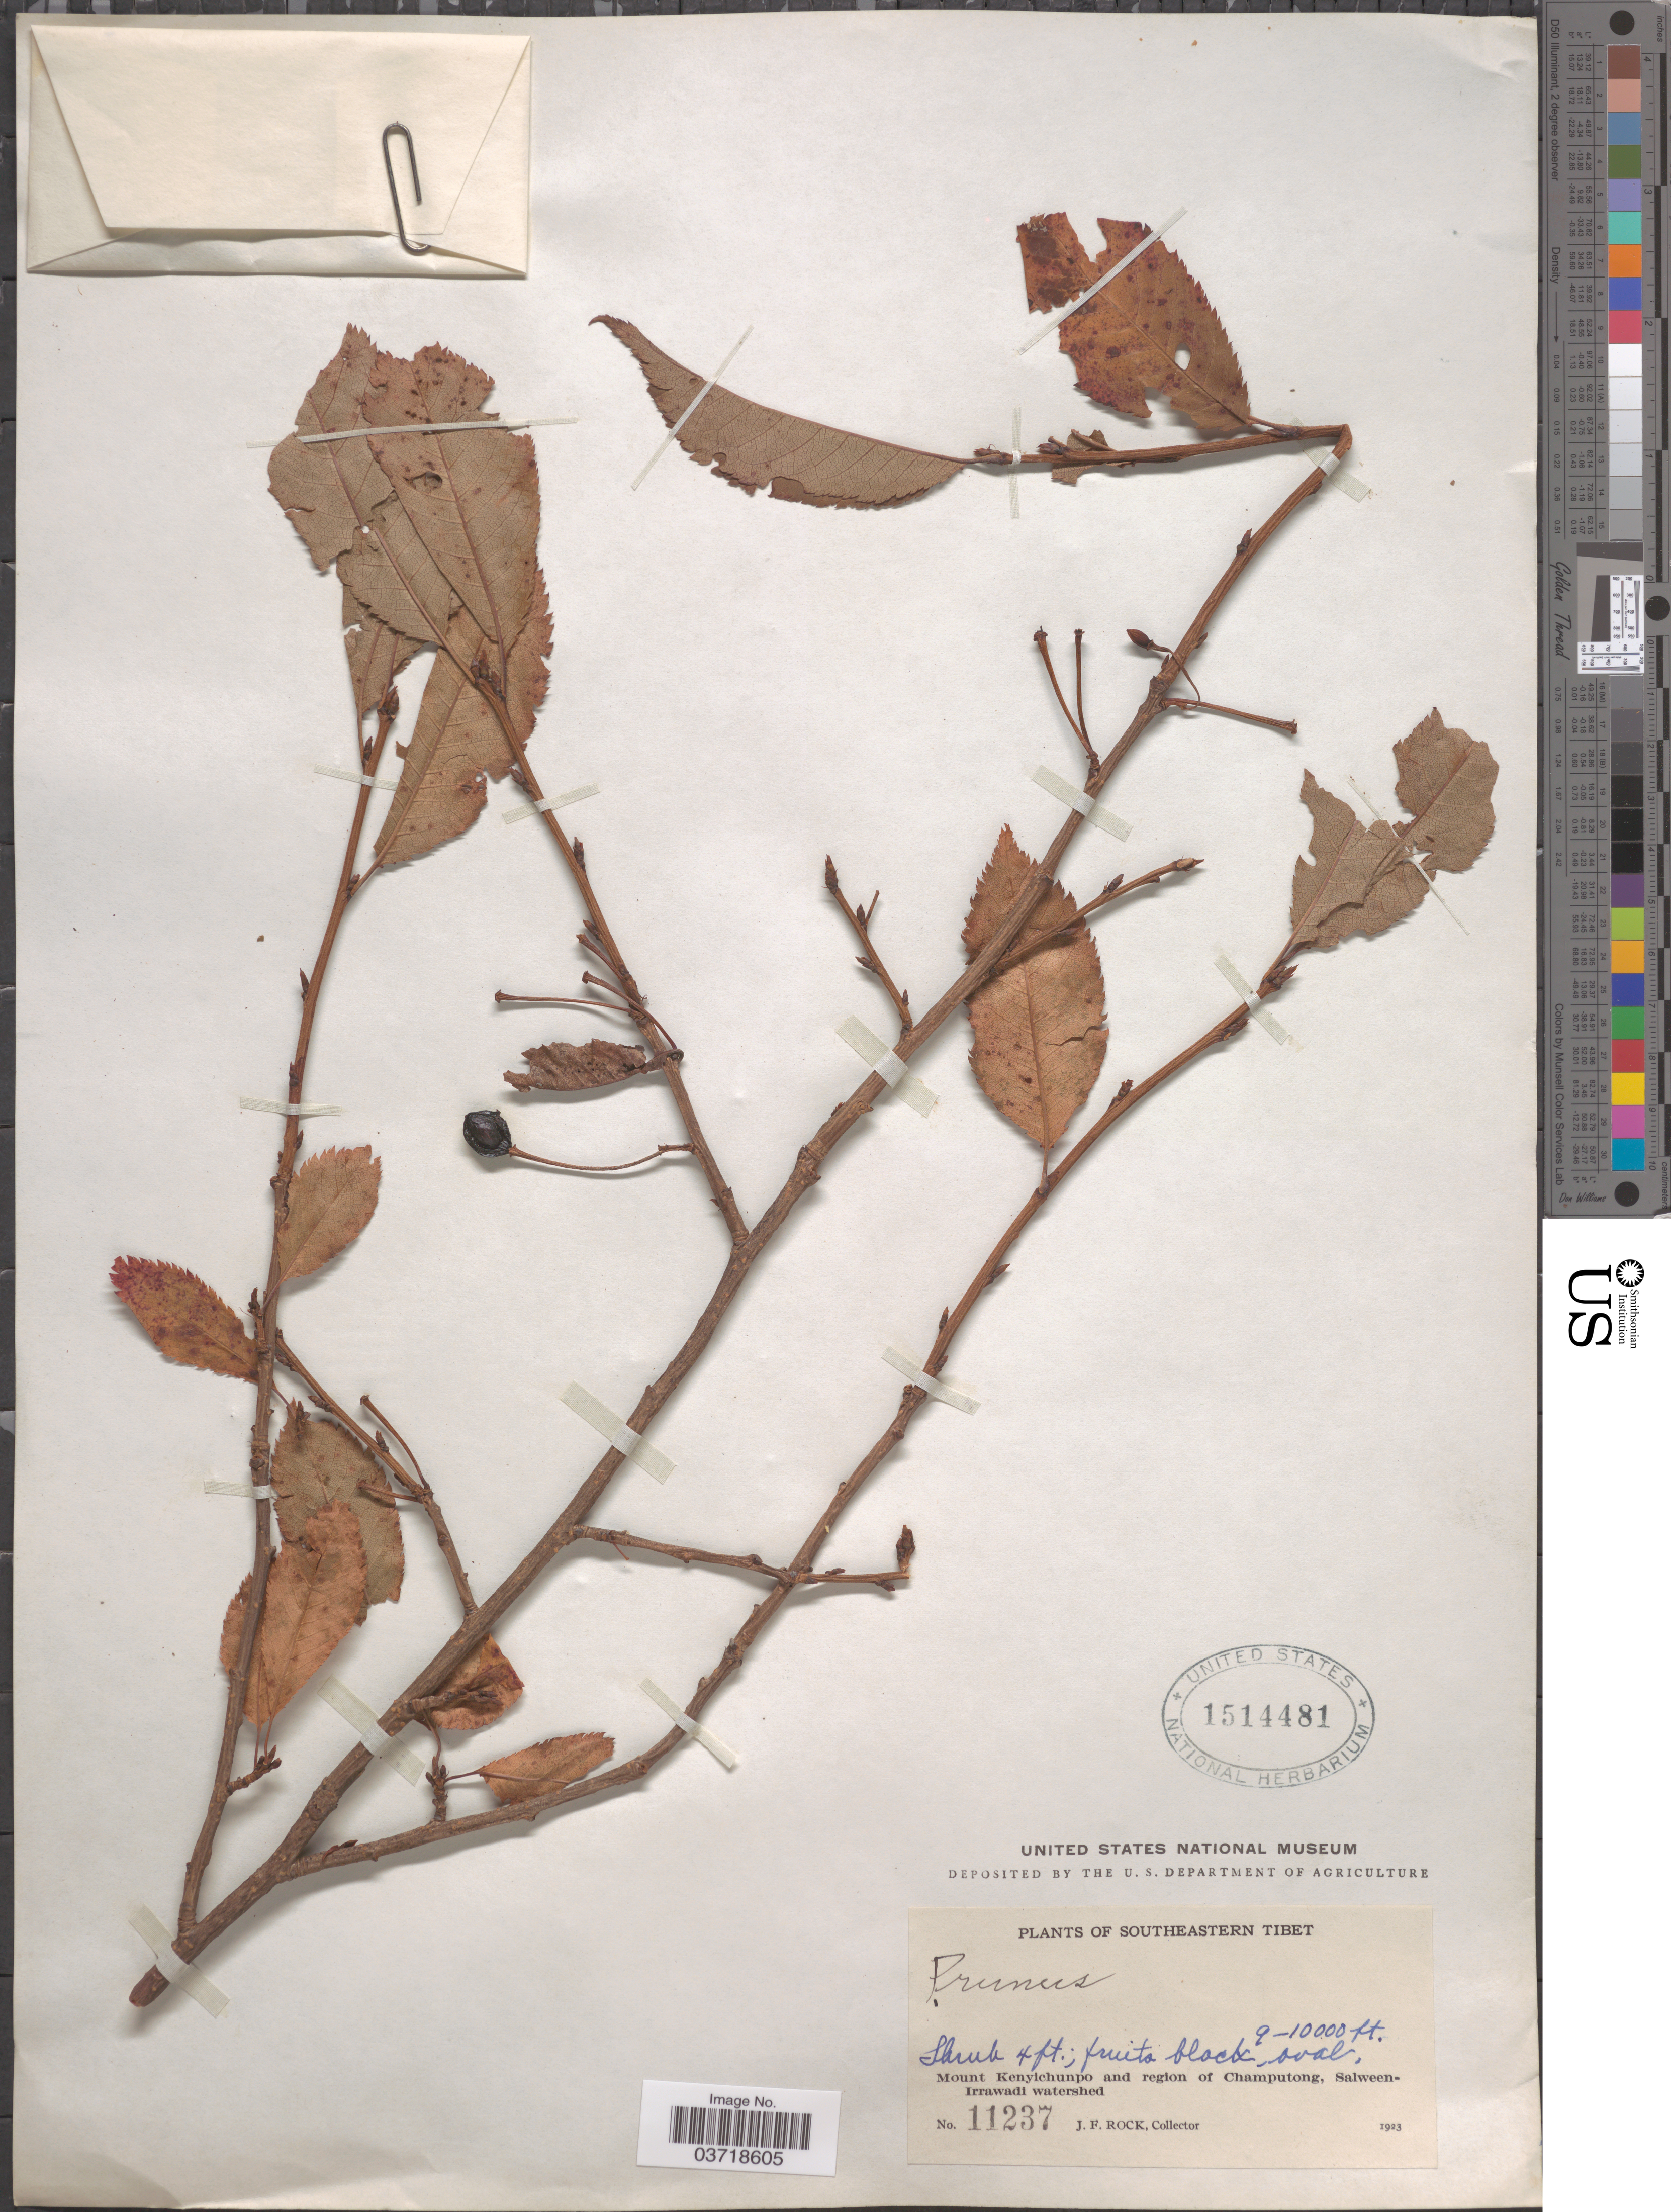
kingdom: Plantae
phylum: Tracheophyta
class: Magnoliopsida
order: Rosales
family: Rosaceae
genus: Prunus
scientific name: Prunus sp.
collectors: J. Rock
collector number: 11237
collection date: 1923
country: China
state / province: Xizang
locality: Southeastern Tibet. Mount Kenyichunpo and region of Champutong, Salween-Irrawadi watershed.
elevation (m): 2743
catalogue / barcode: US 1514481